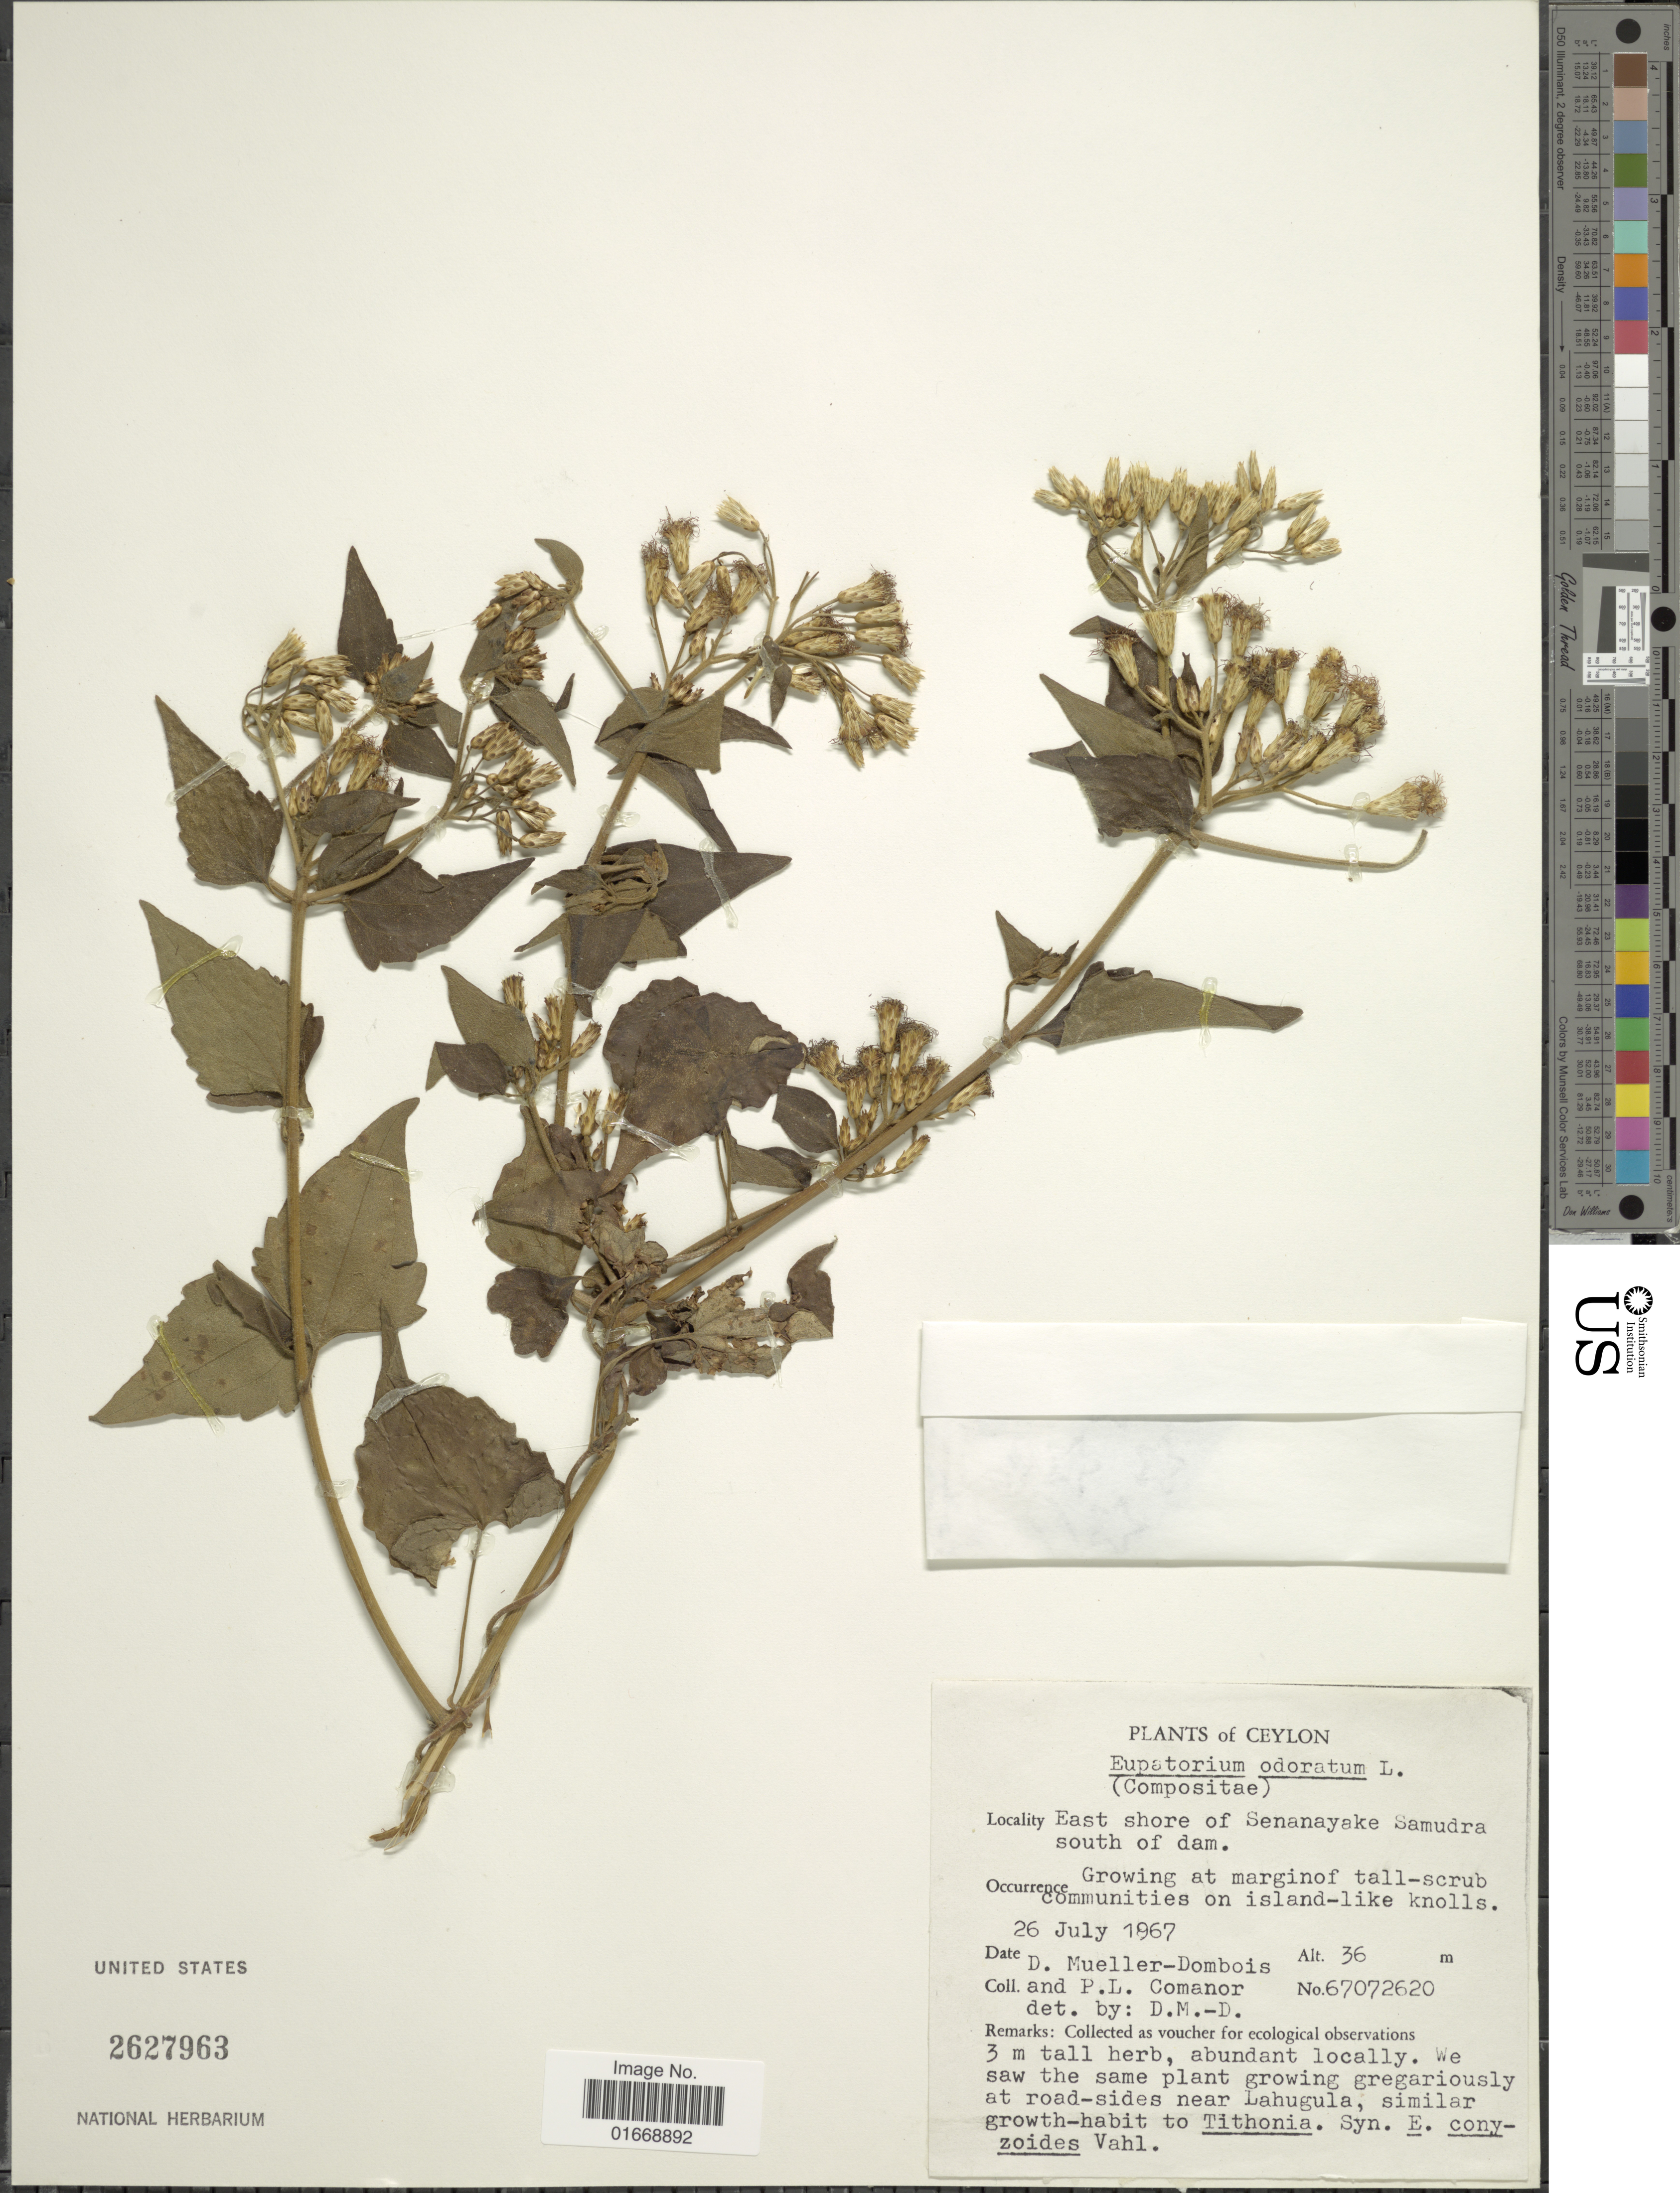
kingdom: Plantae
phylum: Tracheophyta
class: Magnoliopsida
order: Asterales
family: Asteraceae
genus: Chromolaena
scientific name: Chromolaena odorata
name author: (L.) R.M. King & H. Rob.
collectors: D. Mueller-Dombois & P. Comanor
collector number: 67072620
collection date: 1967-07-26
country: Sri Lanka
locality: Ceylon, east shore of Senanayake Samudra south of dam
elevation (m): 36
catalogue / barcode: US 2627963